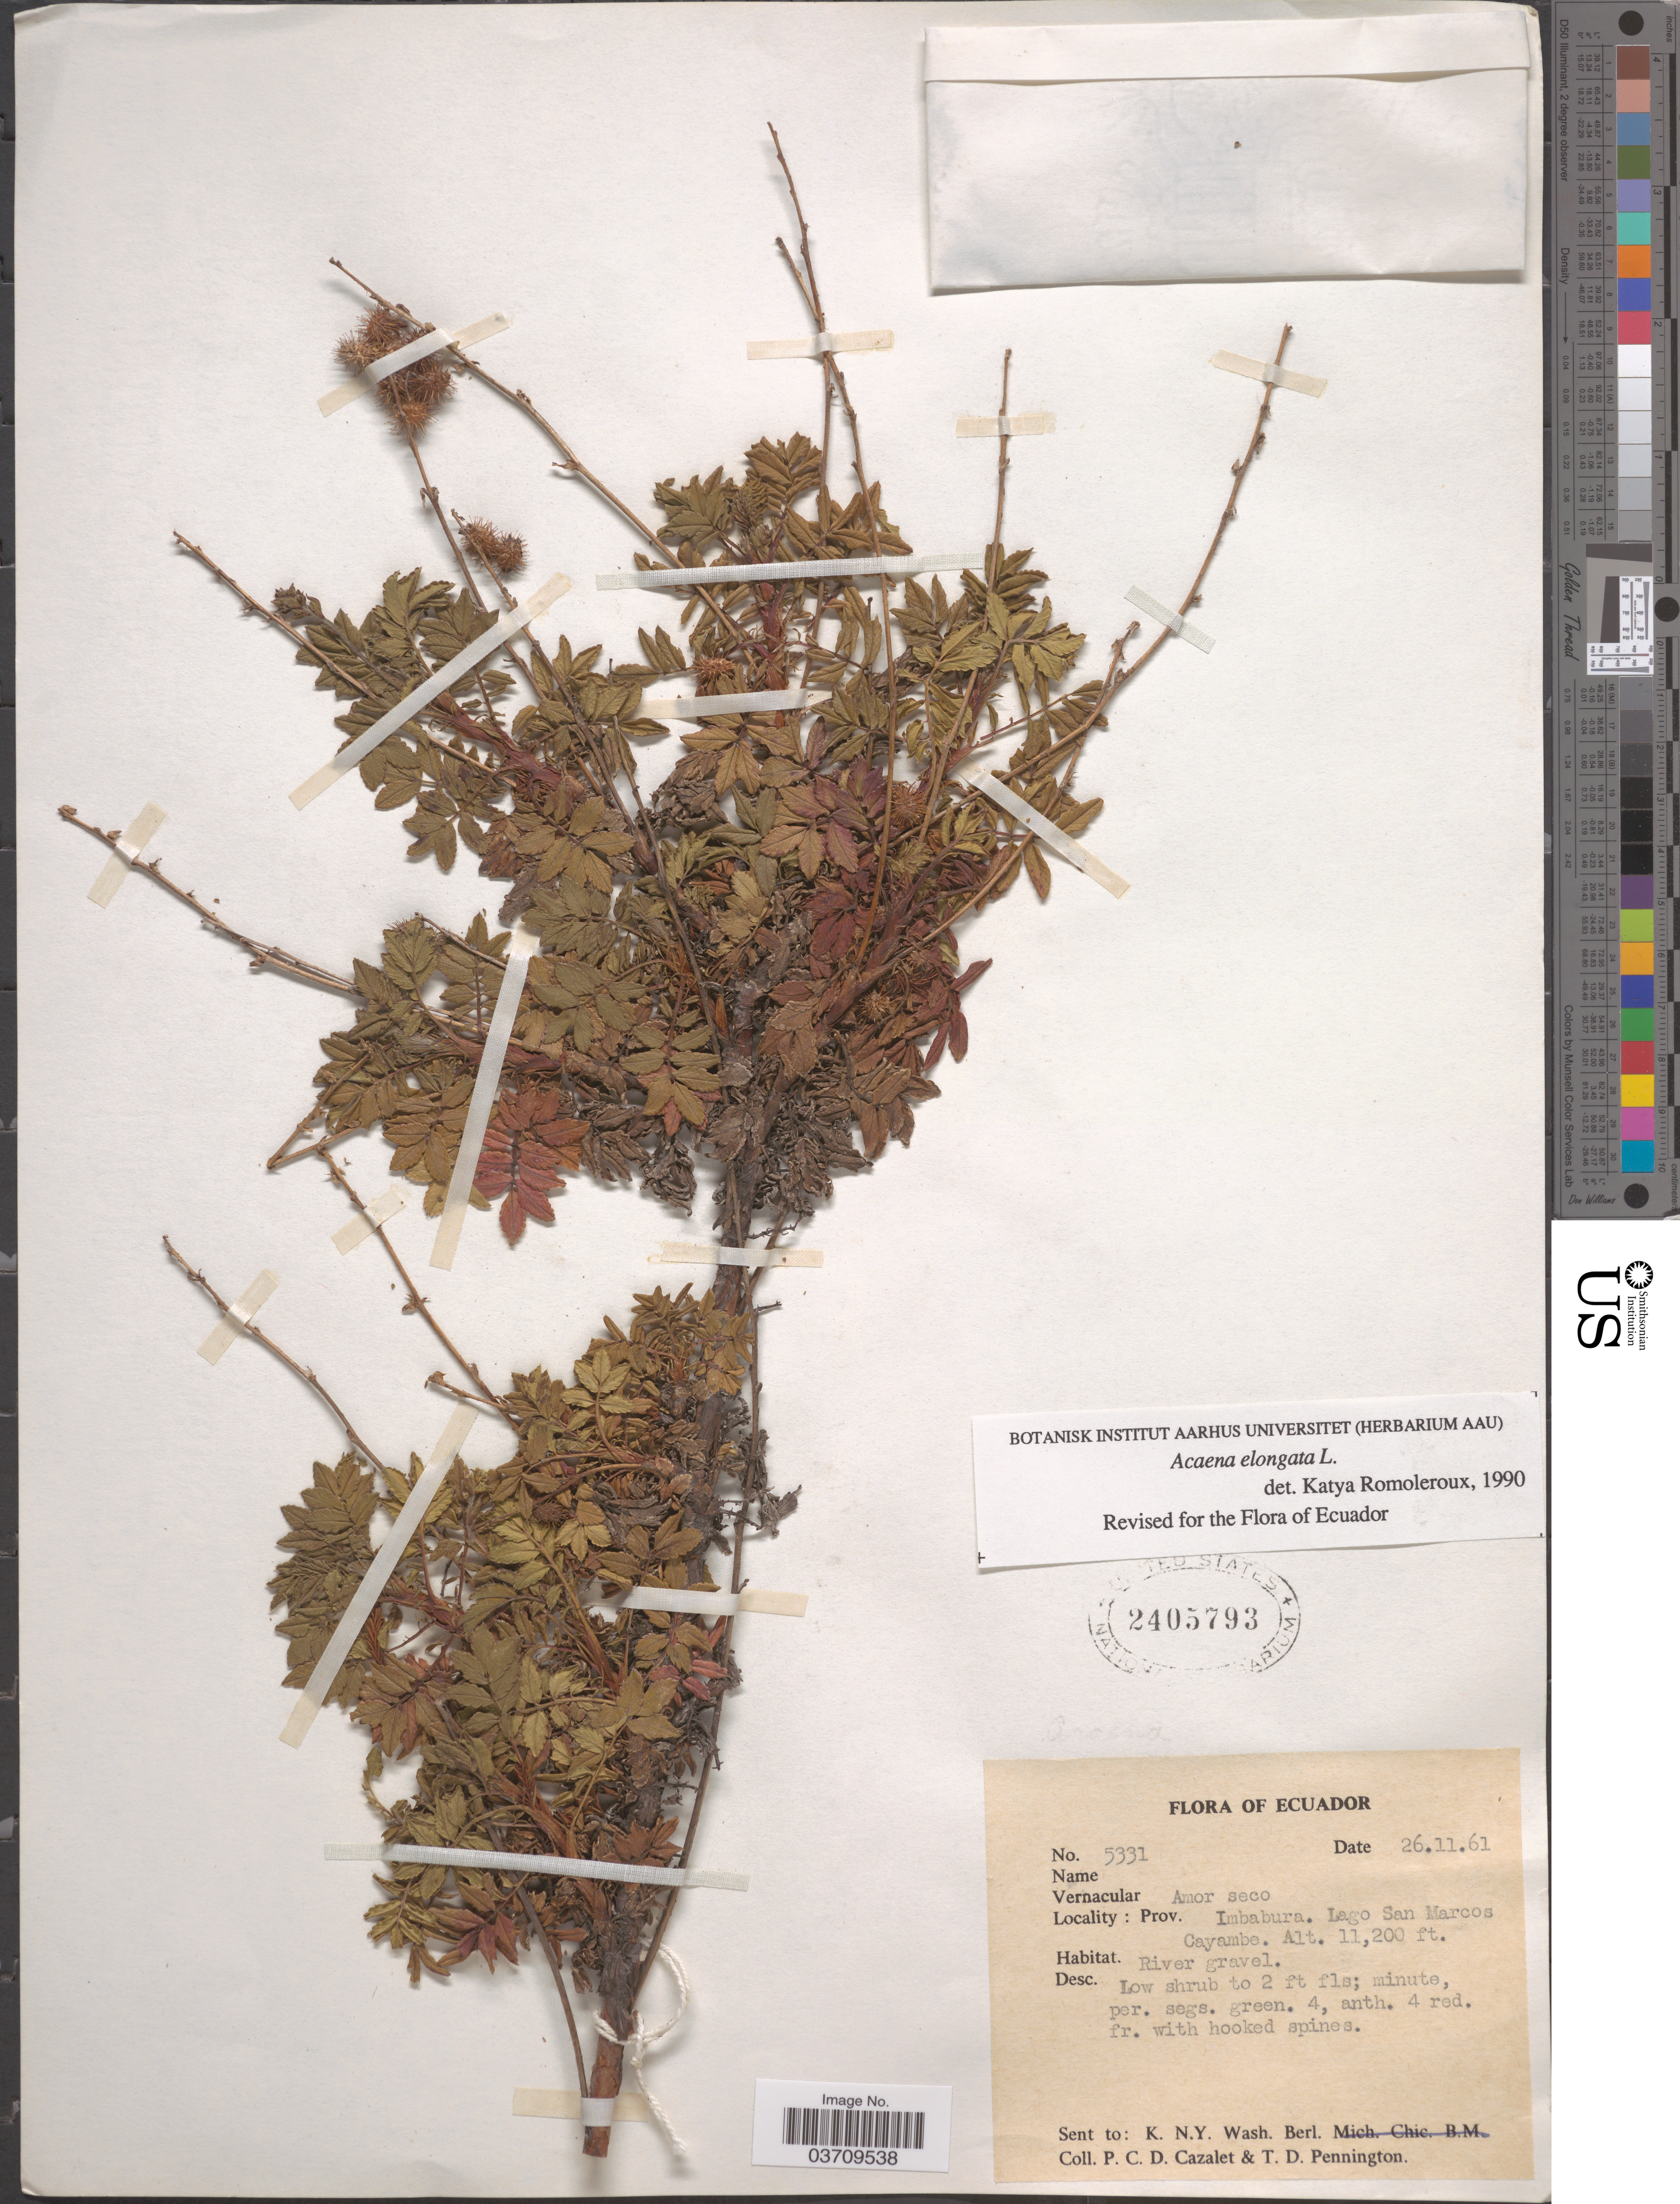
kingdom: Plantae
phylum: Tracheophyta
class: Magnoliopsida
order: Rosales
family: Rosaceae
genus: Acaena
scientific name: Acaena elongata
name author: L.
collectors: P. C. D. Cazalet & T. D. Pennington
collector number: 5331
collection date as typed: Transcribed d/m/y: 26/11/61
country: Ecuador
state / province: Imbabura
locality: Lago San Marcos Cayambe.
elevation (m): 3414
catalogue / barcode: US 2405793